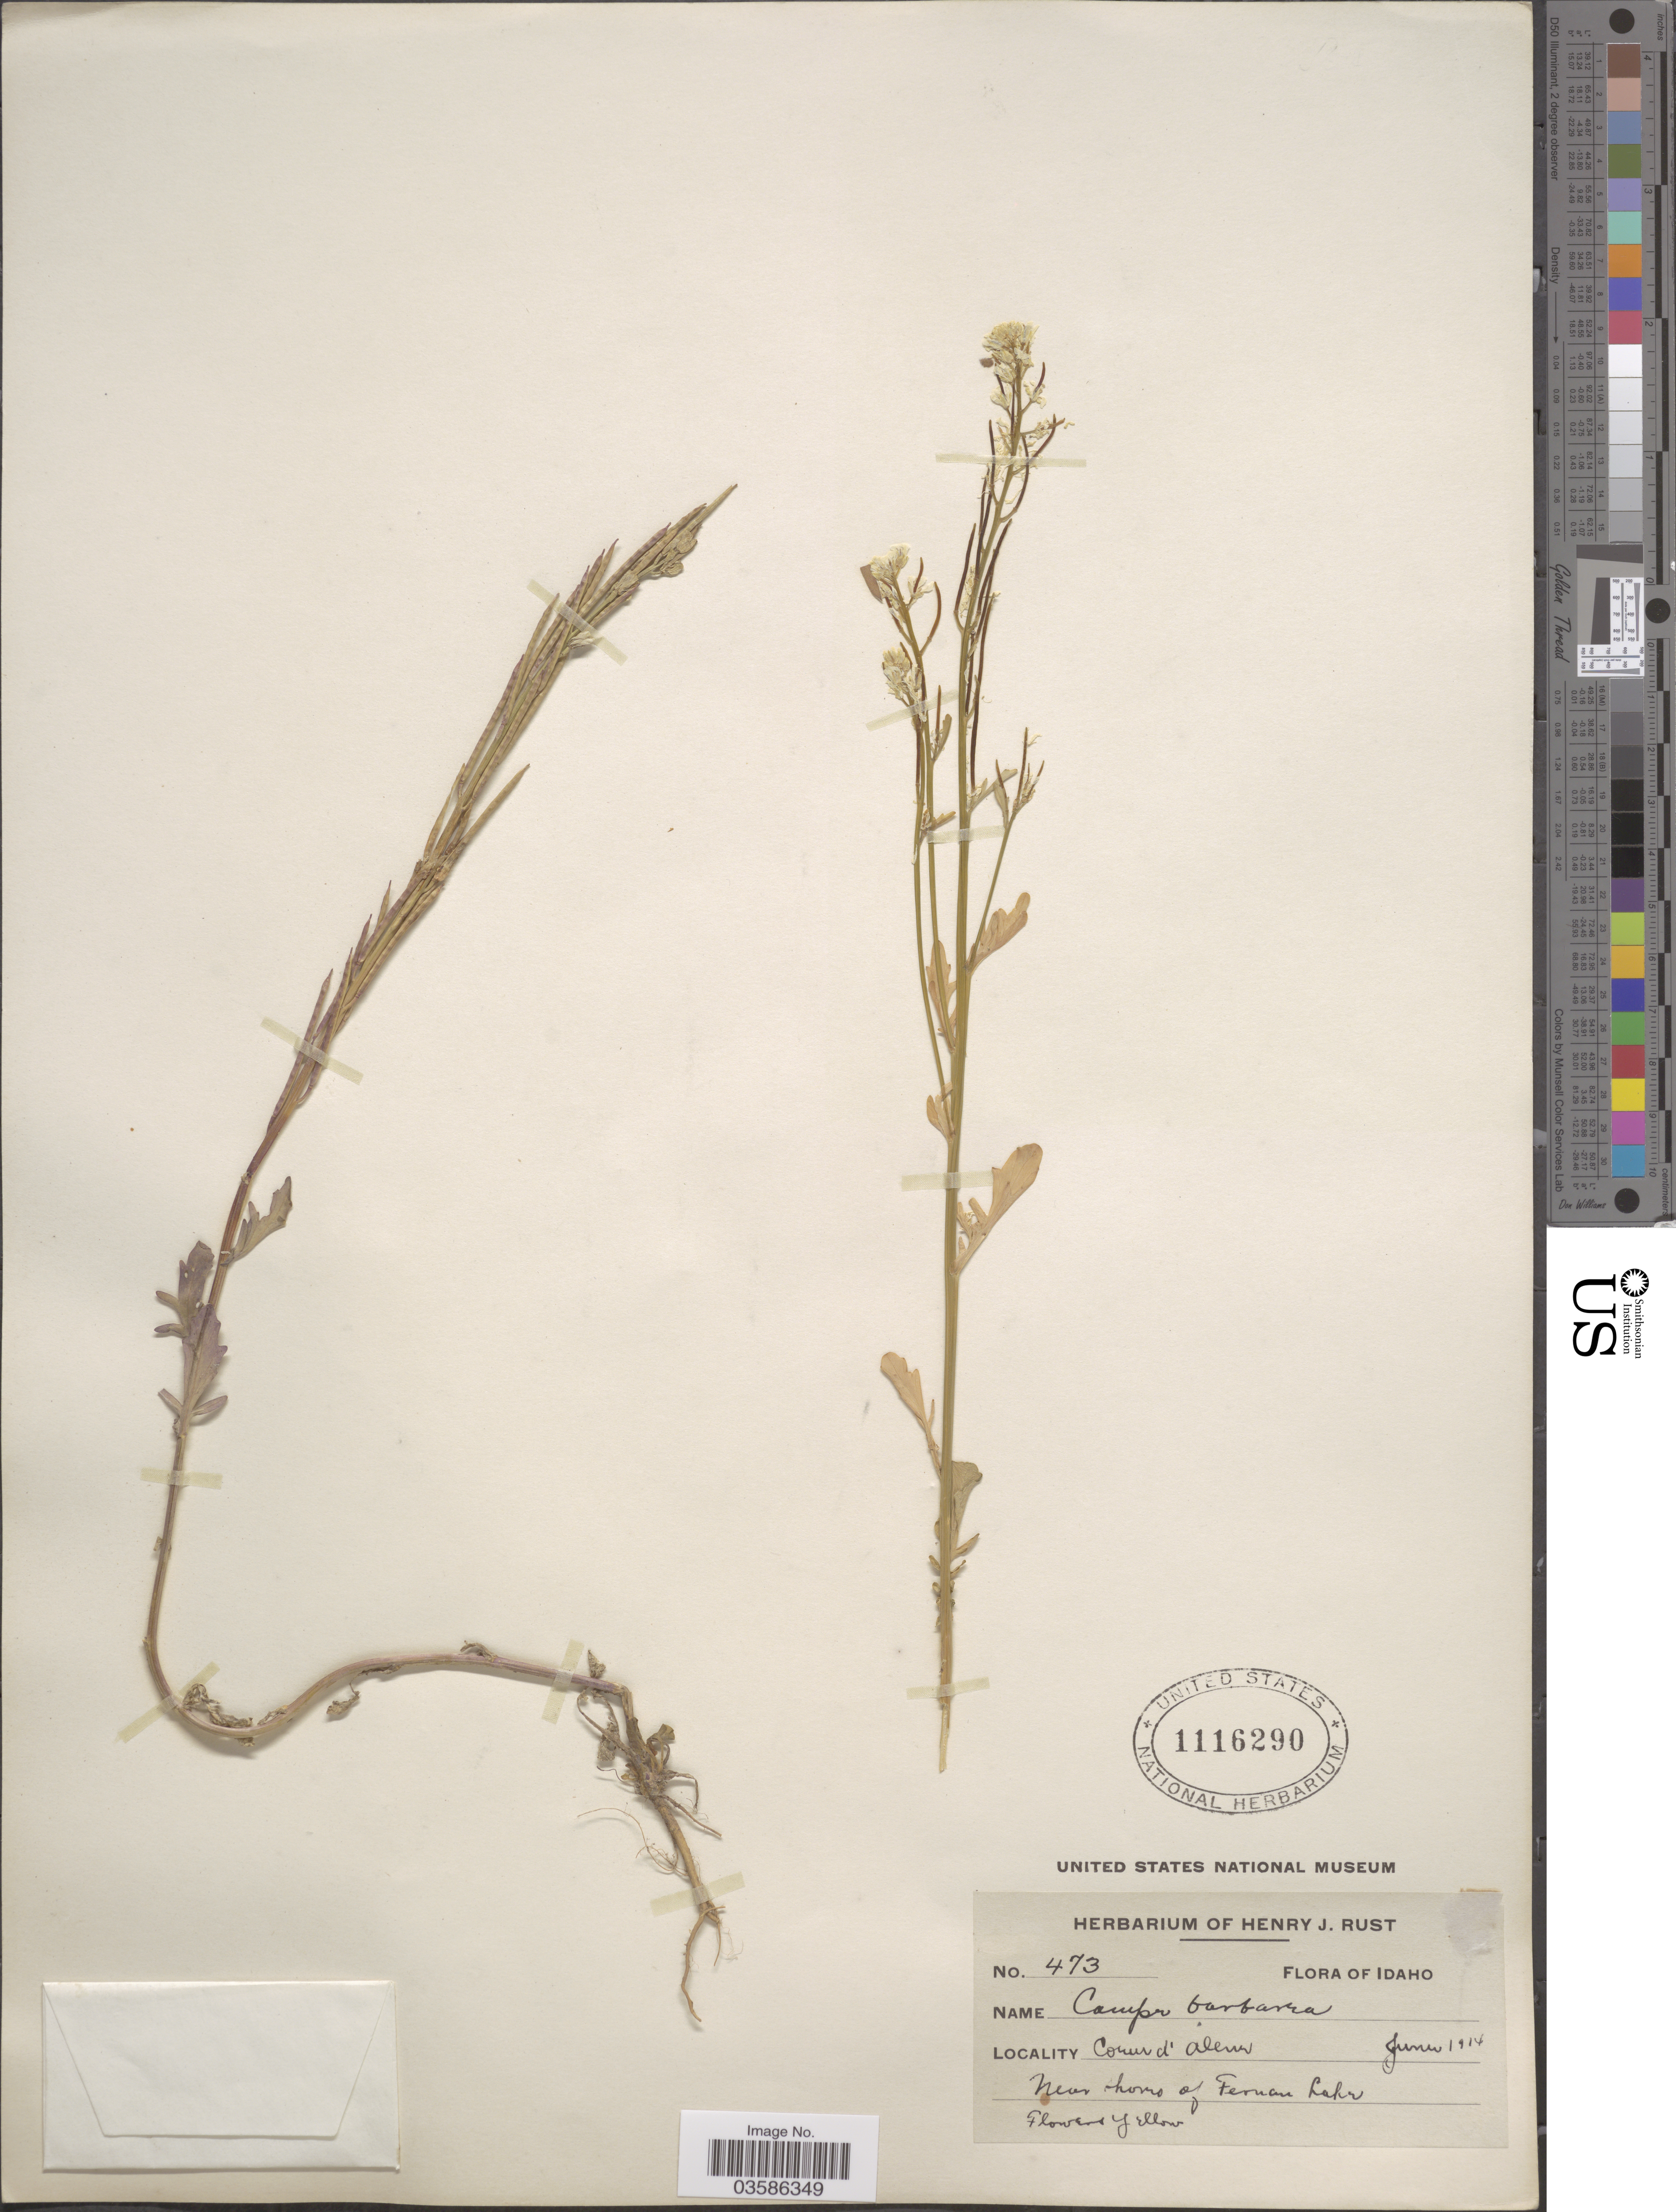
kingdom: Plantae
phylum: Tracheophyta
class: Magnoliopsida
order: Brassicales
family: Brassicaceae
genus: Barbarea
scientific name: Barbarea orthoceras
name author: Ledeb.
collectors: ex herb. Henry J. Rust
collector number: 473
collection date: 1914-06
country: United States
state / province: Idaho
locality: Coeur d'Alene. Near shores of Fernan Lake.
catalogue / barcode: US 1116290